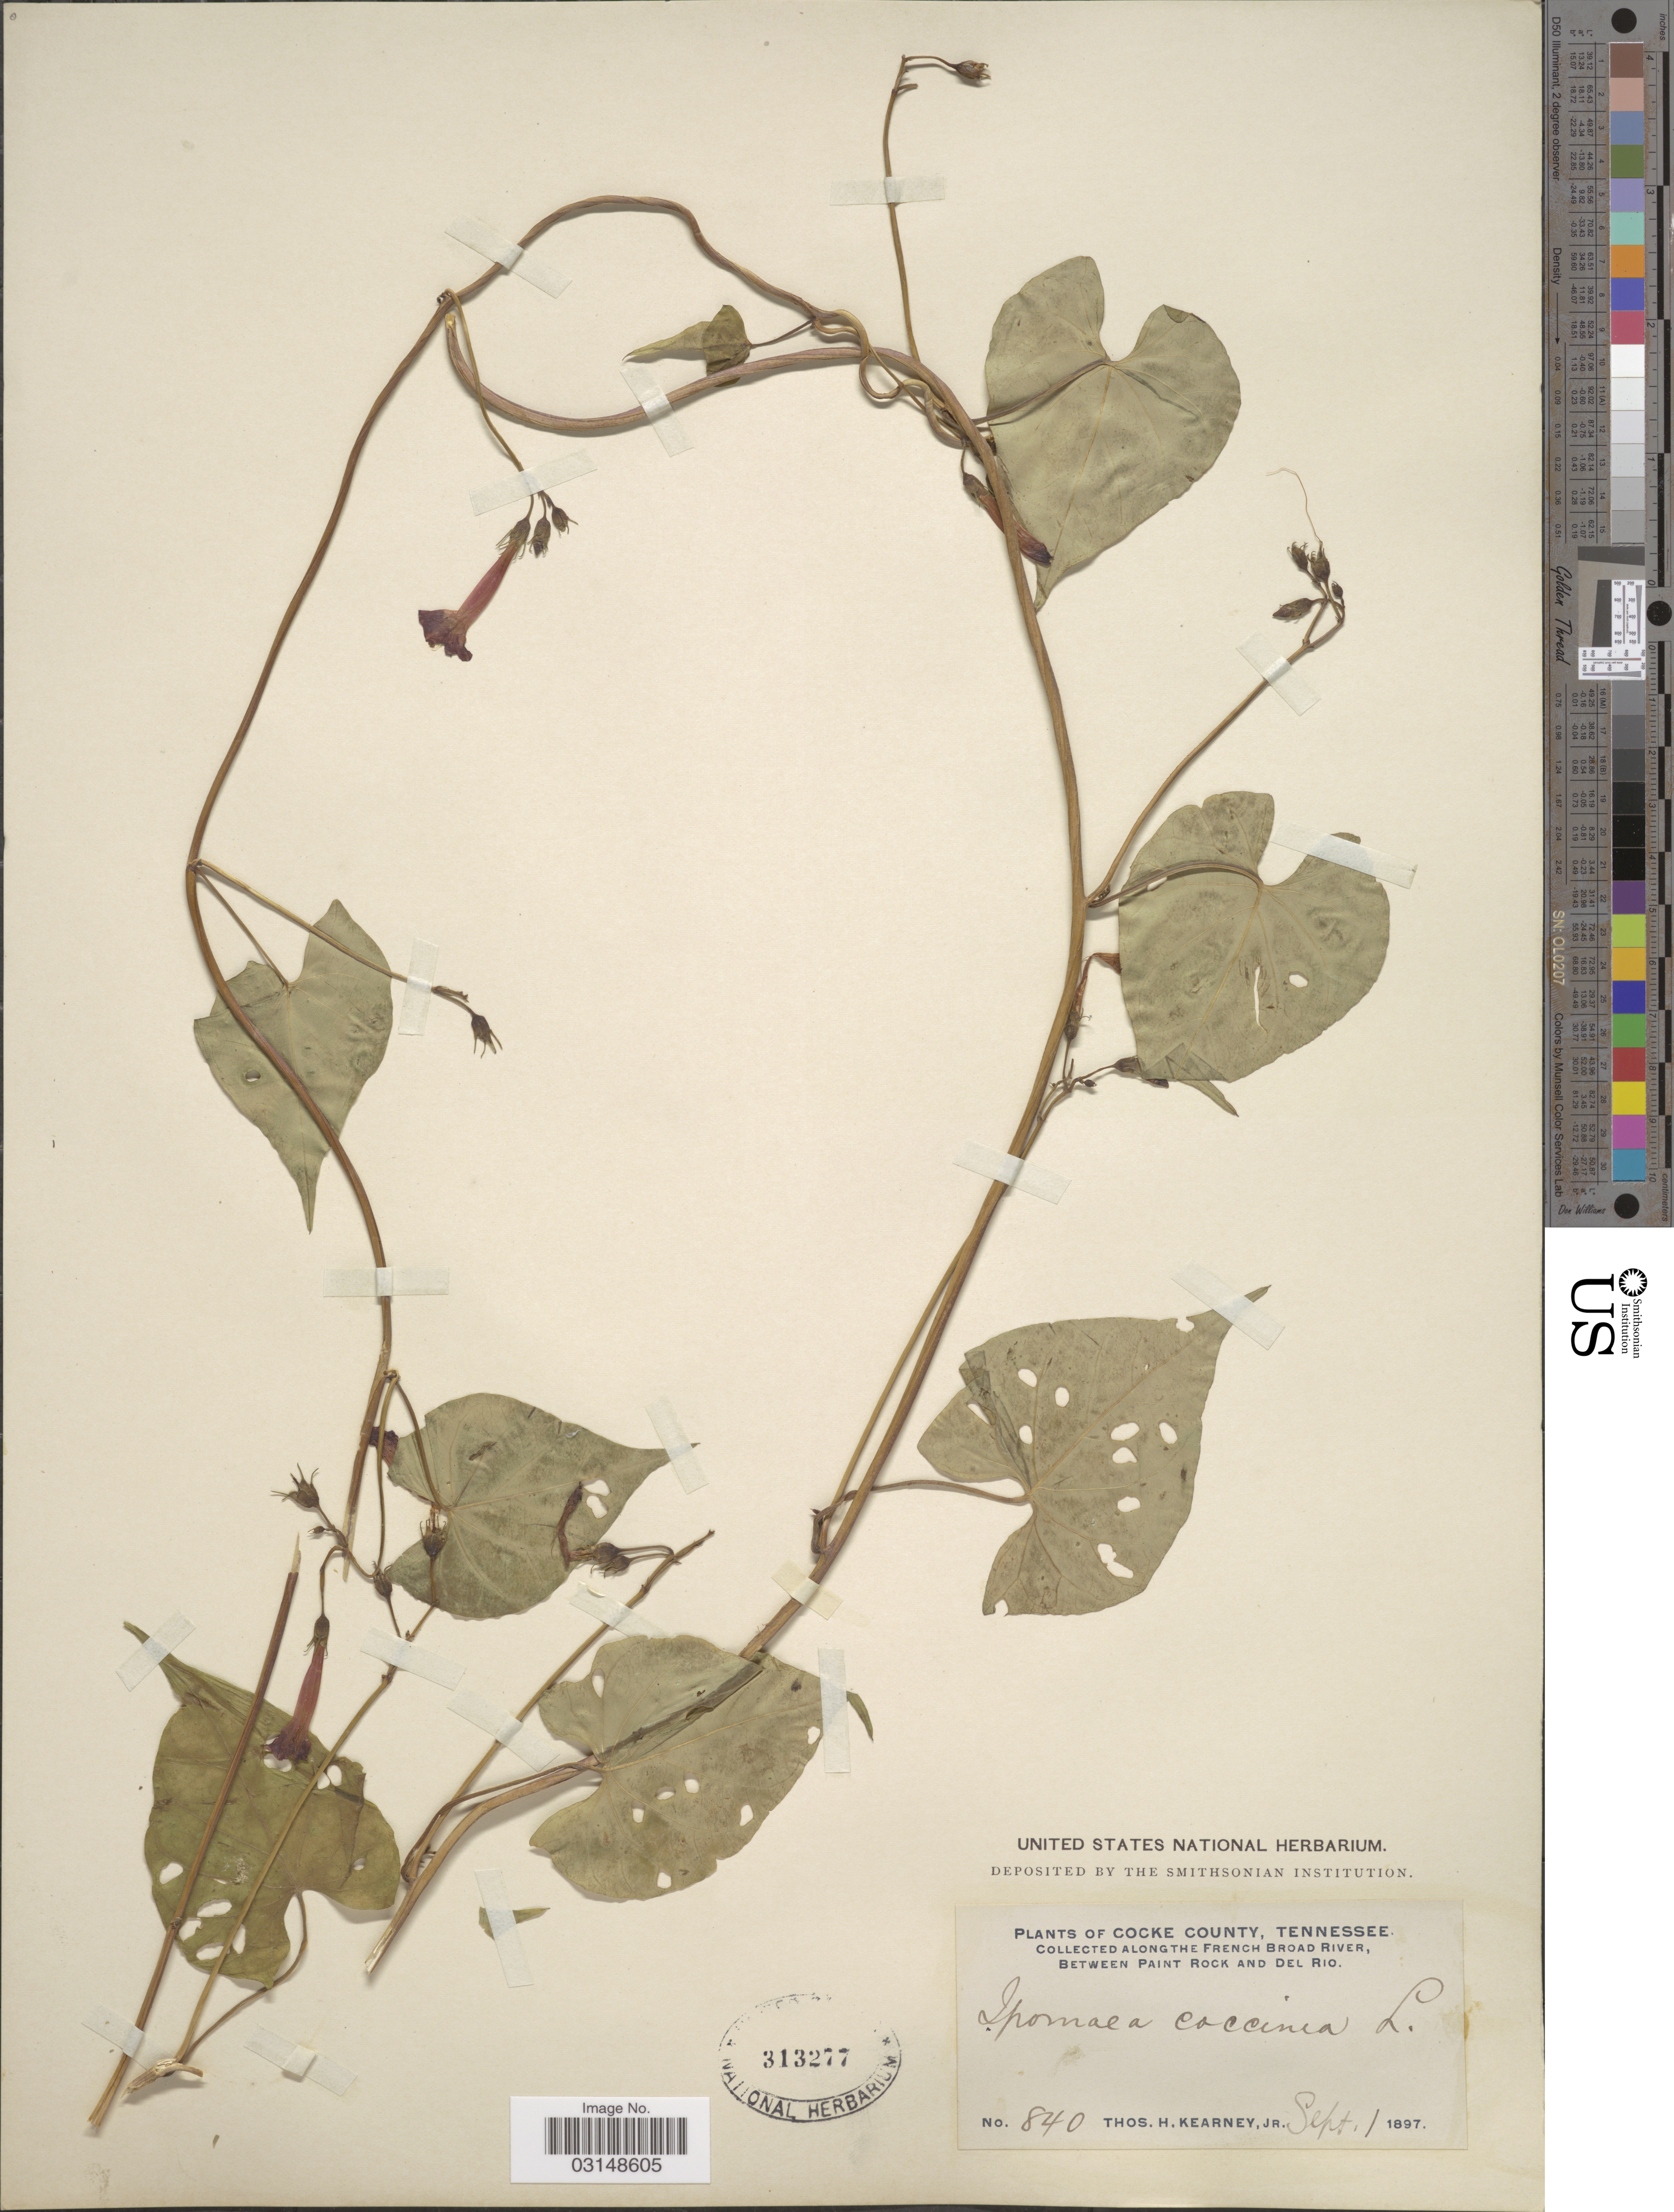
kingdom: Plantae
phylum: Tracheophyta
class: Magnoliopsida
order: Solanales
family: Convolvulaceae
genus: Ipomoea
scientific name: Ipomoea coccinea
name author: L.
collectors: T. H. Kearney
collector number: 840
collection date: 1897-09-01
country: United States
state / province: Tennessee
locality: Cocke County, Tennessee, Along the French Broad River, Between Paint Rock and Del Rio.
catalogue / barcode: US 313277